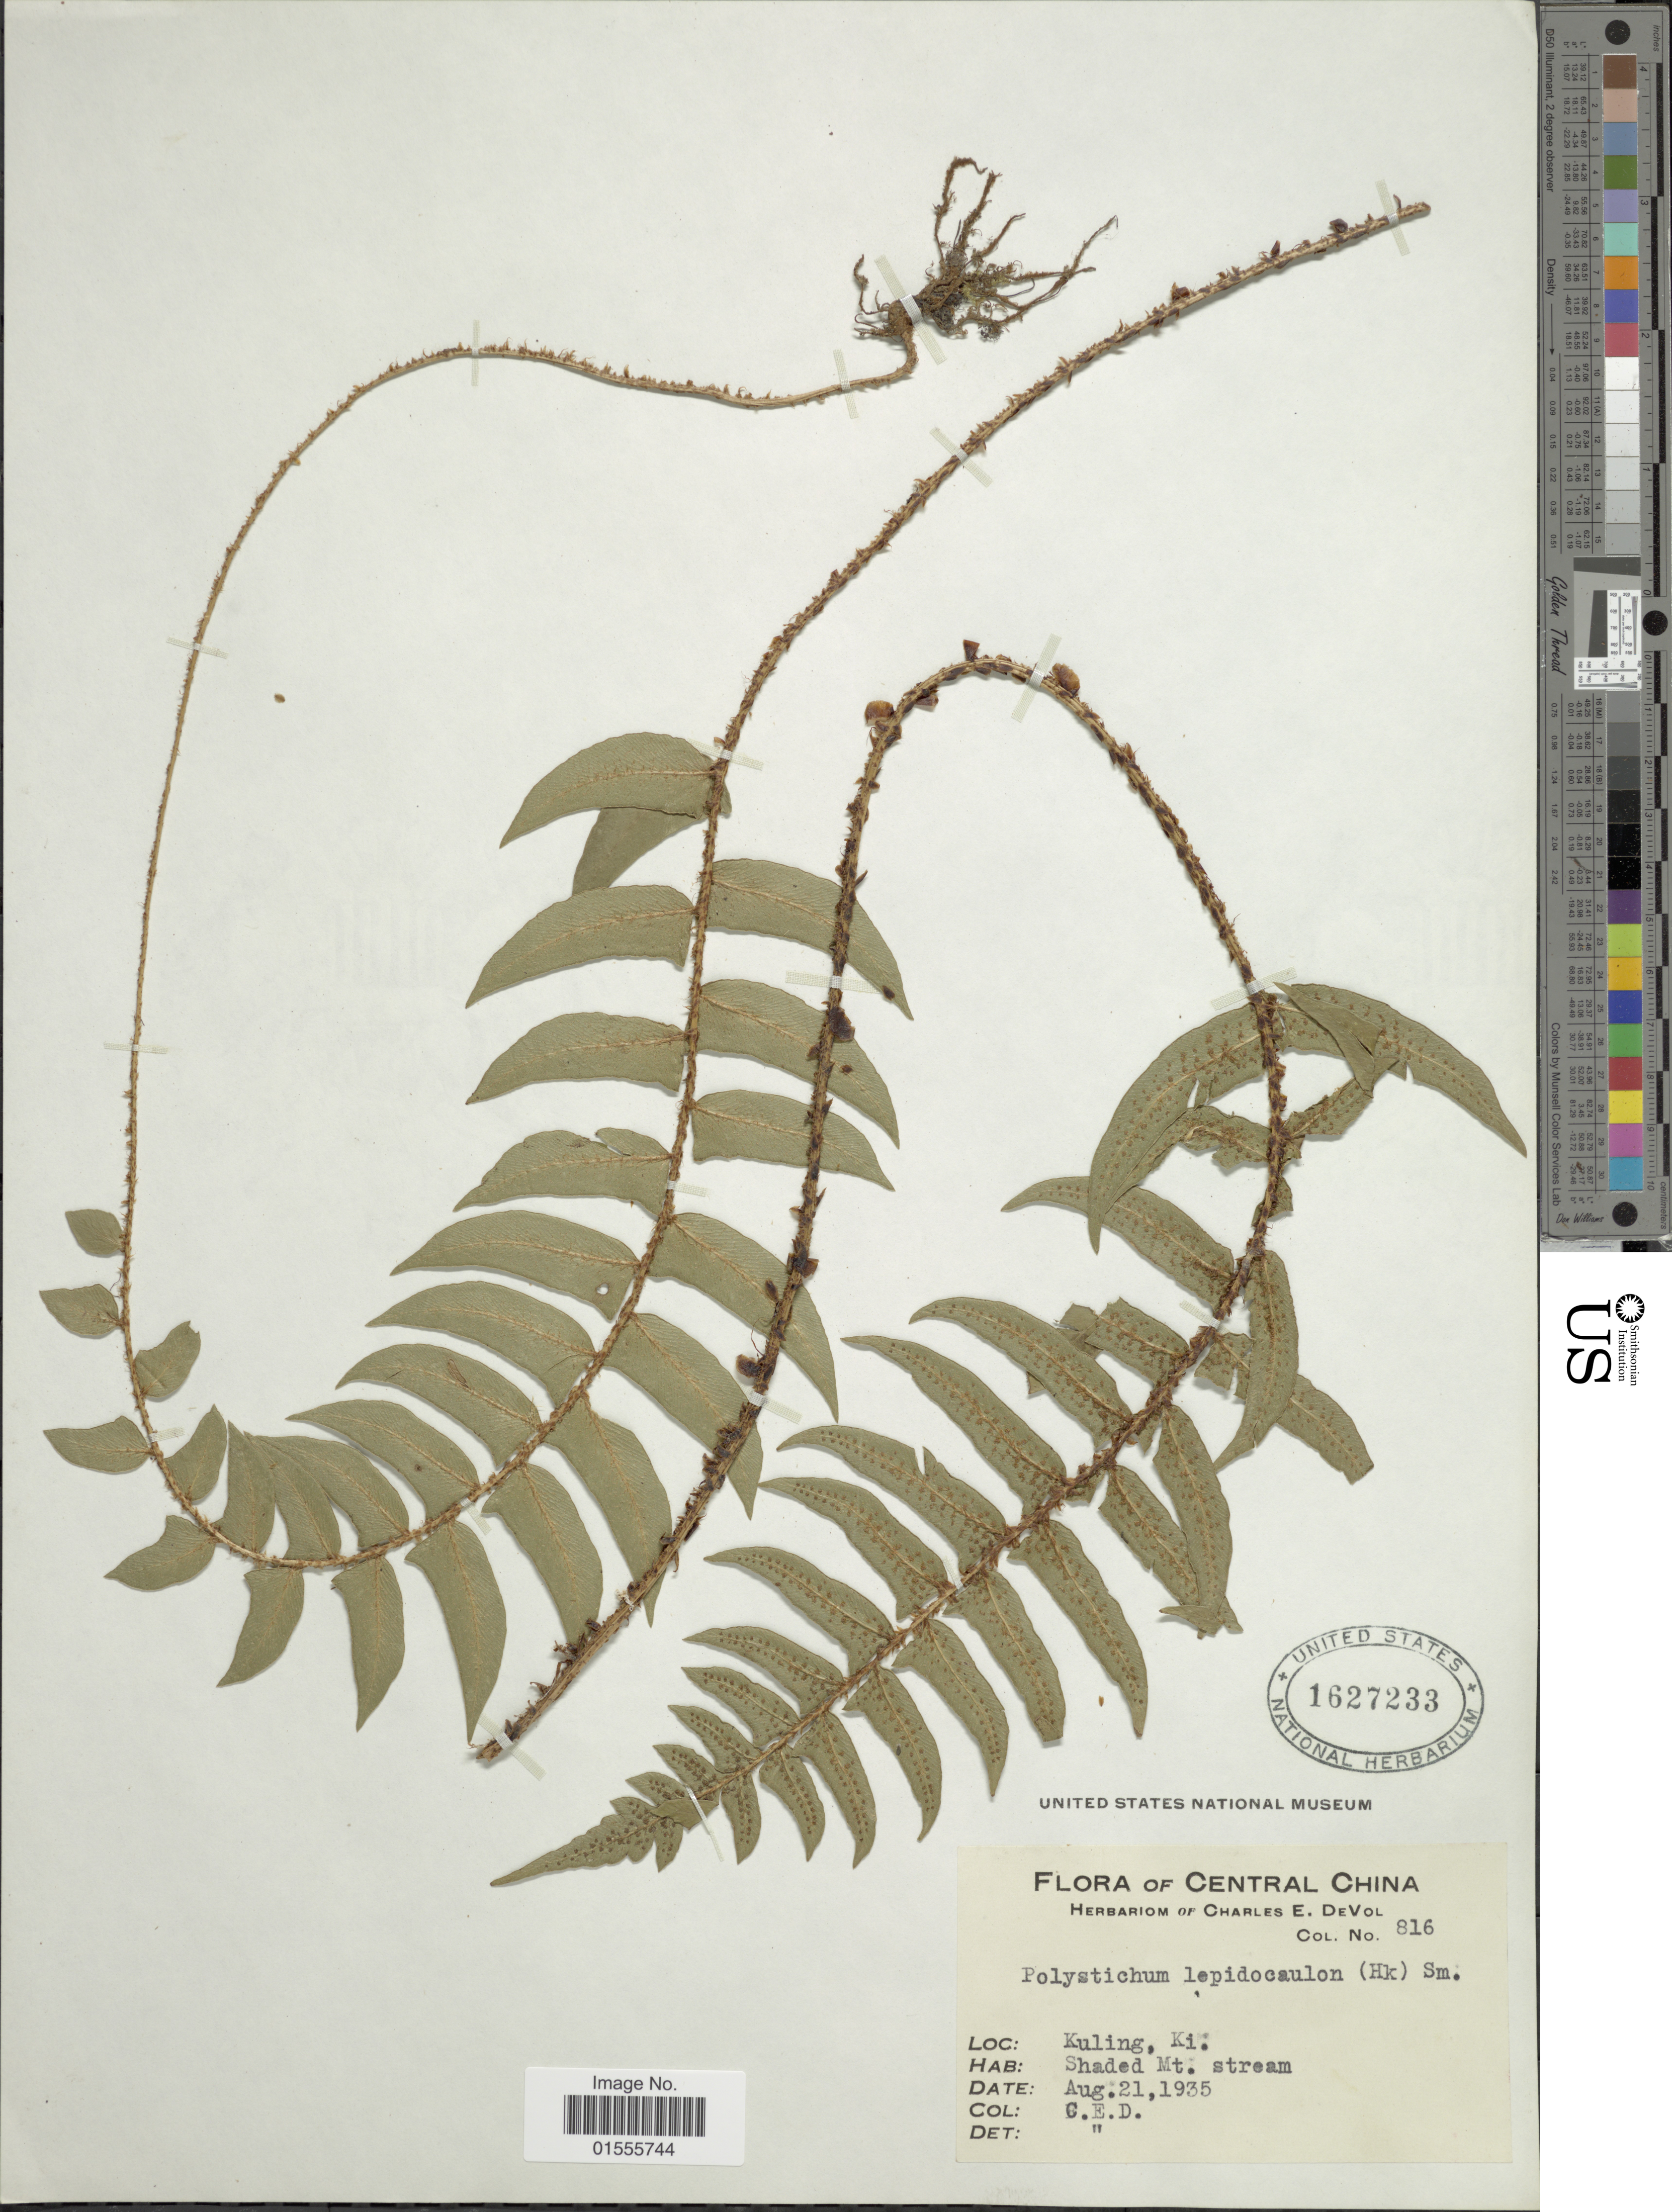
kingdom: Plantae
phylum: Tracheophyta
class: Polypodiopsida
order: Polypodiales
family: Dryopteridaceae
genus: Cyrtomidictyum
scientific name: Cyrtomidictyum lepidocaulon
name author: (Hook.) Ching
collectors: C. E. De Vol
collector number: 816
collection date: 1935-08-21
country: China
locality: Central China, Kuling Ki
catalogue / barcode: US 1627233